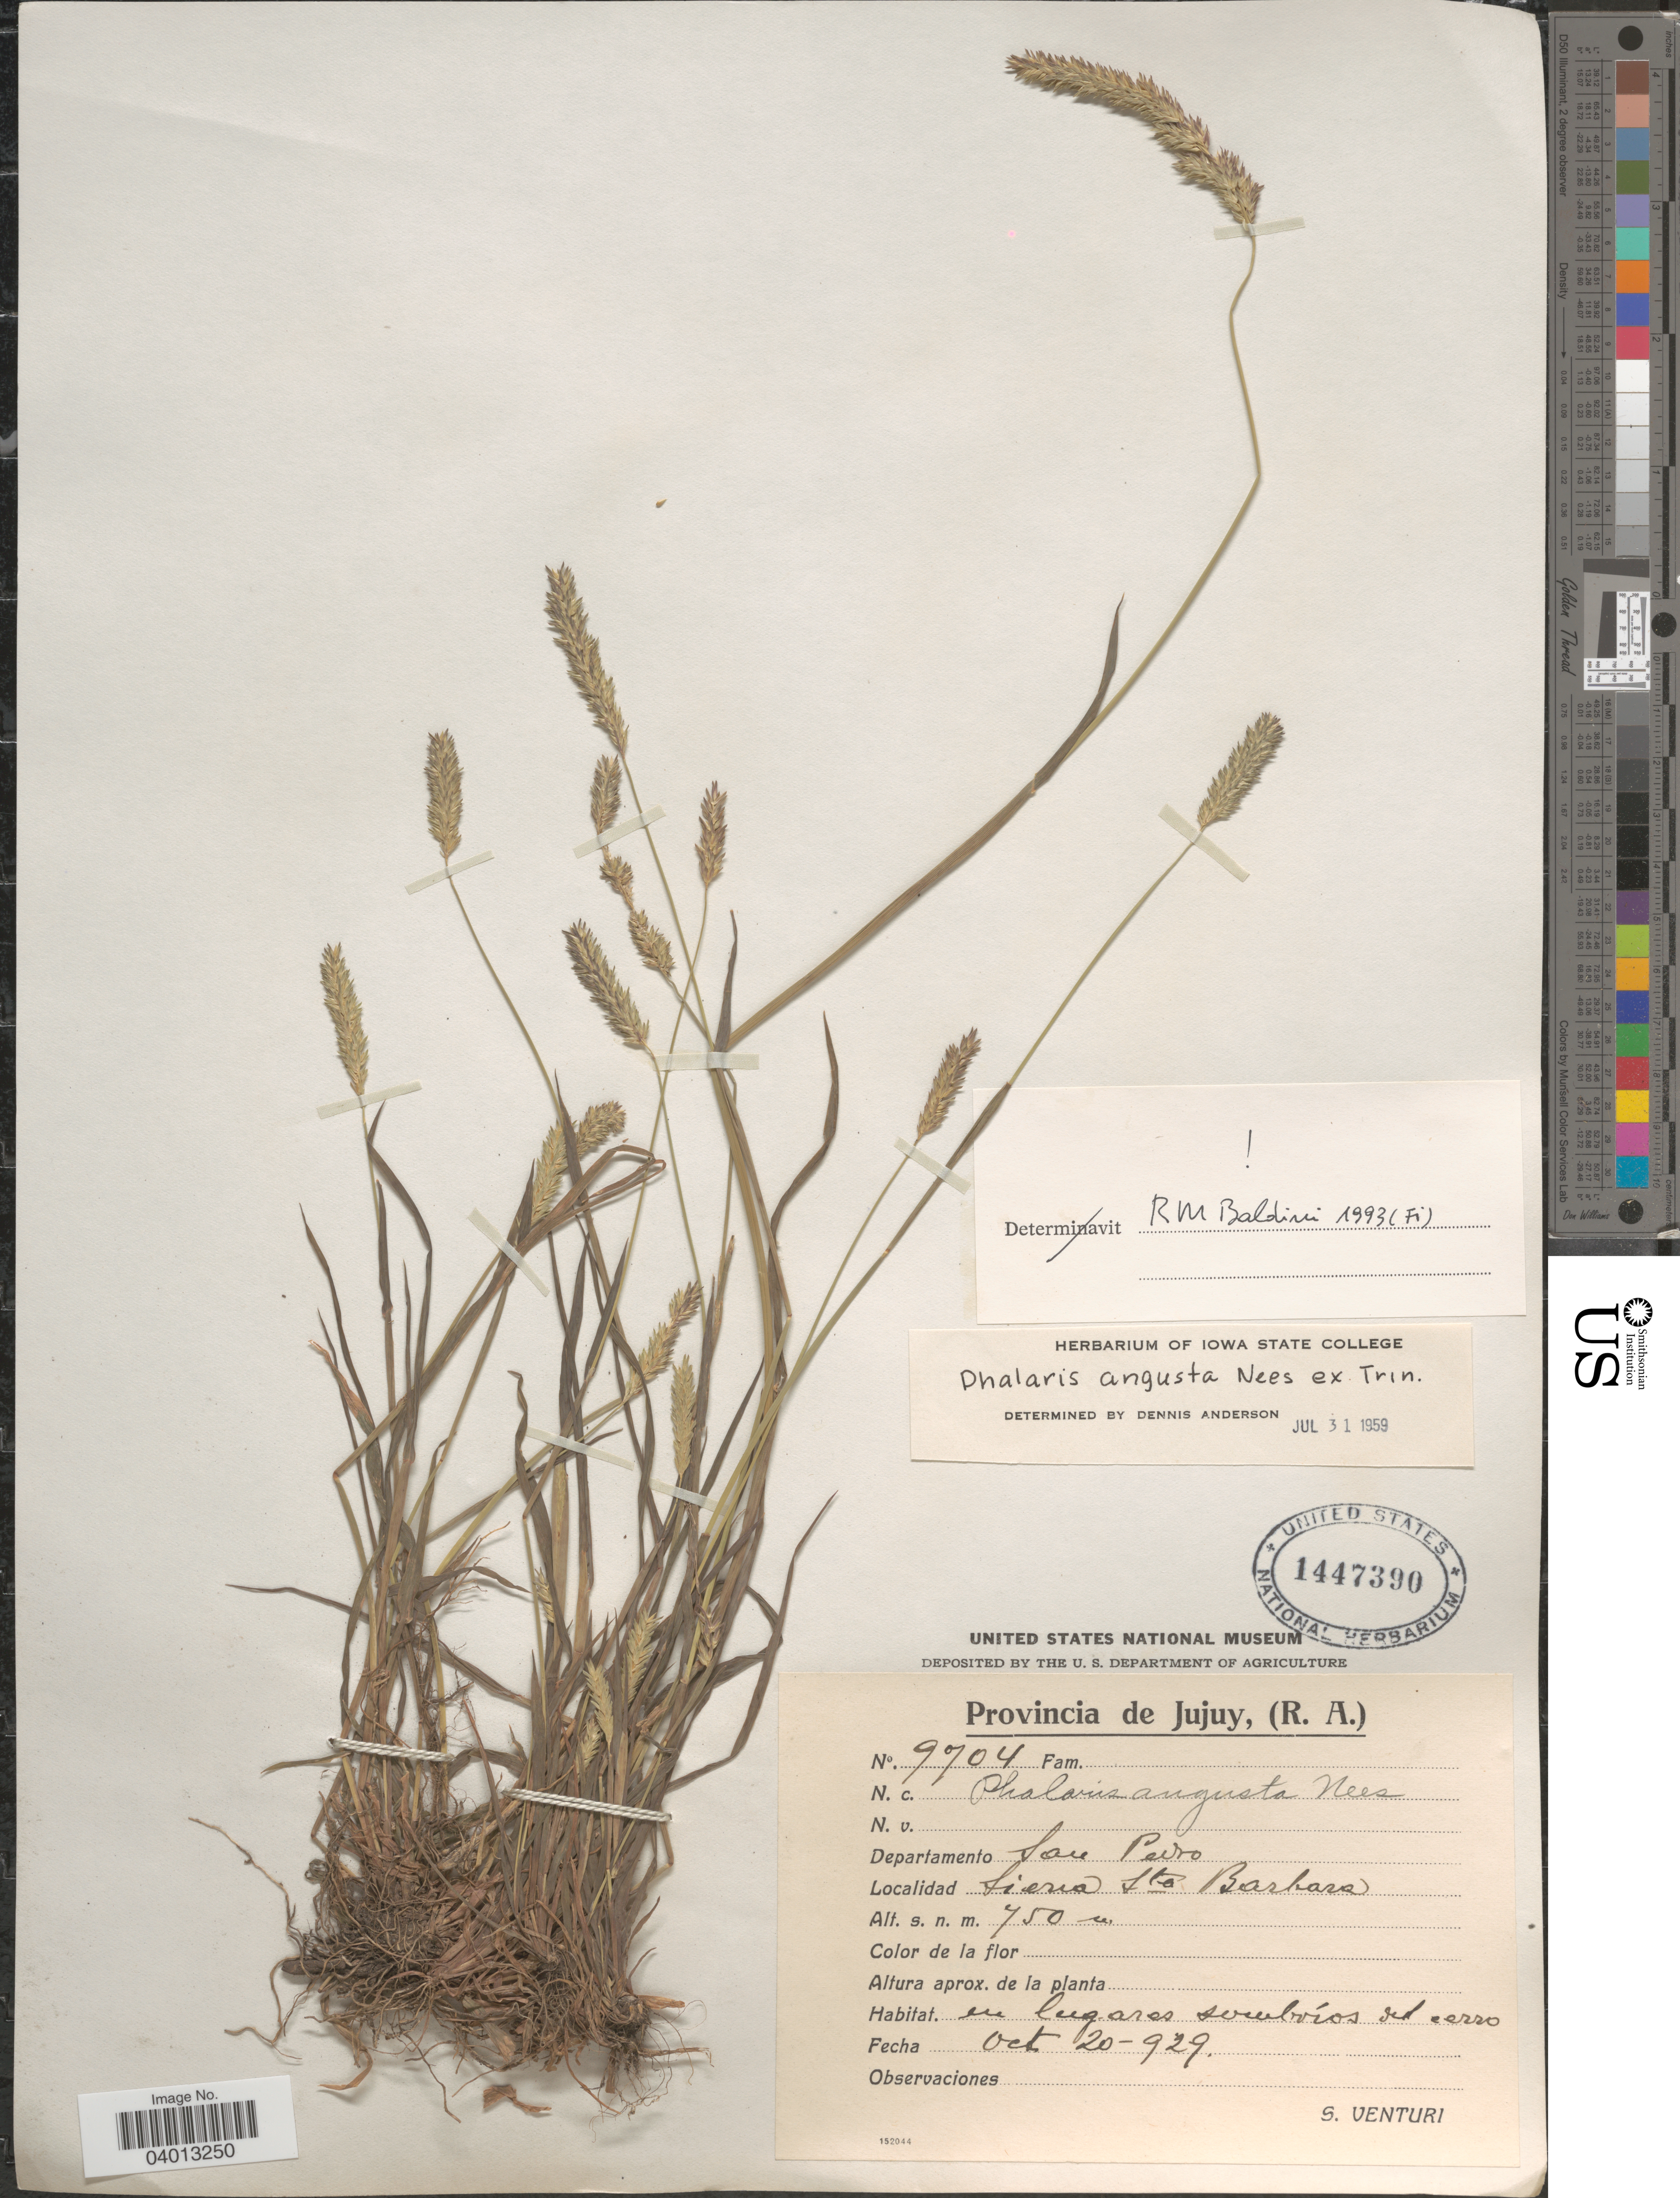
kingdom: Plantae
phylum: Tracheophyta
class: Liliopsida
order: Poales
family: Poaceae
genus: Phalaris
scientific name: Phalaris angusta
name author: Nees ex Trin.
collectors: S. Venturi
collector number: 9704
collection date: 1929-10-20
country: Argentina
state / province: Jujuy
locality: Departamento San Pedro. Sierra Sta Barbara.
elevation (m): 750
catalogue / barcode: US 1447390